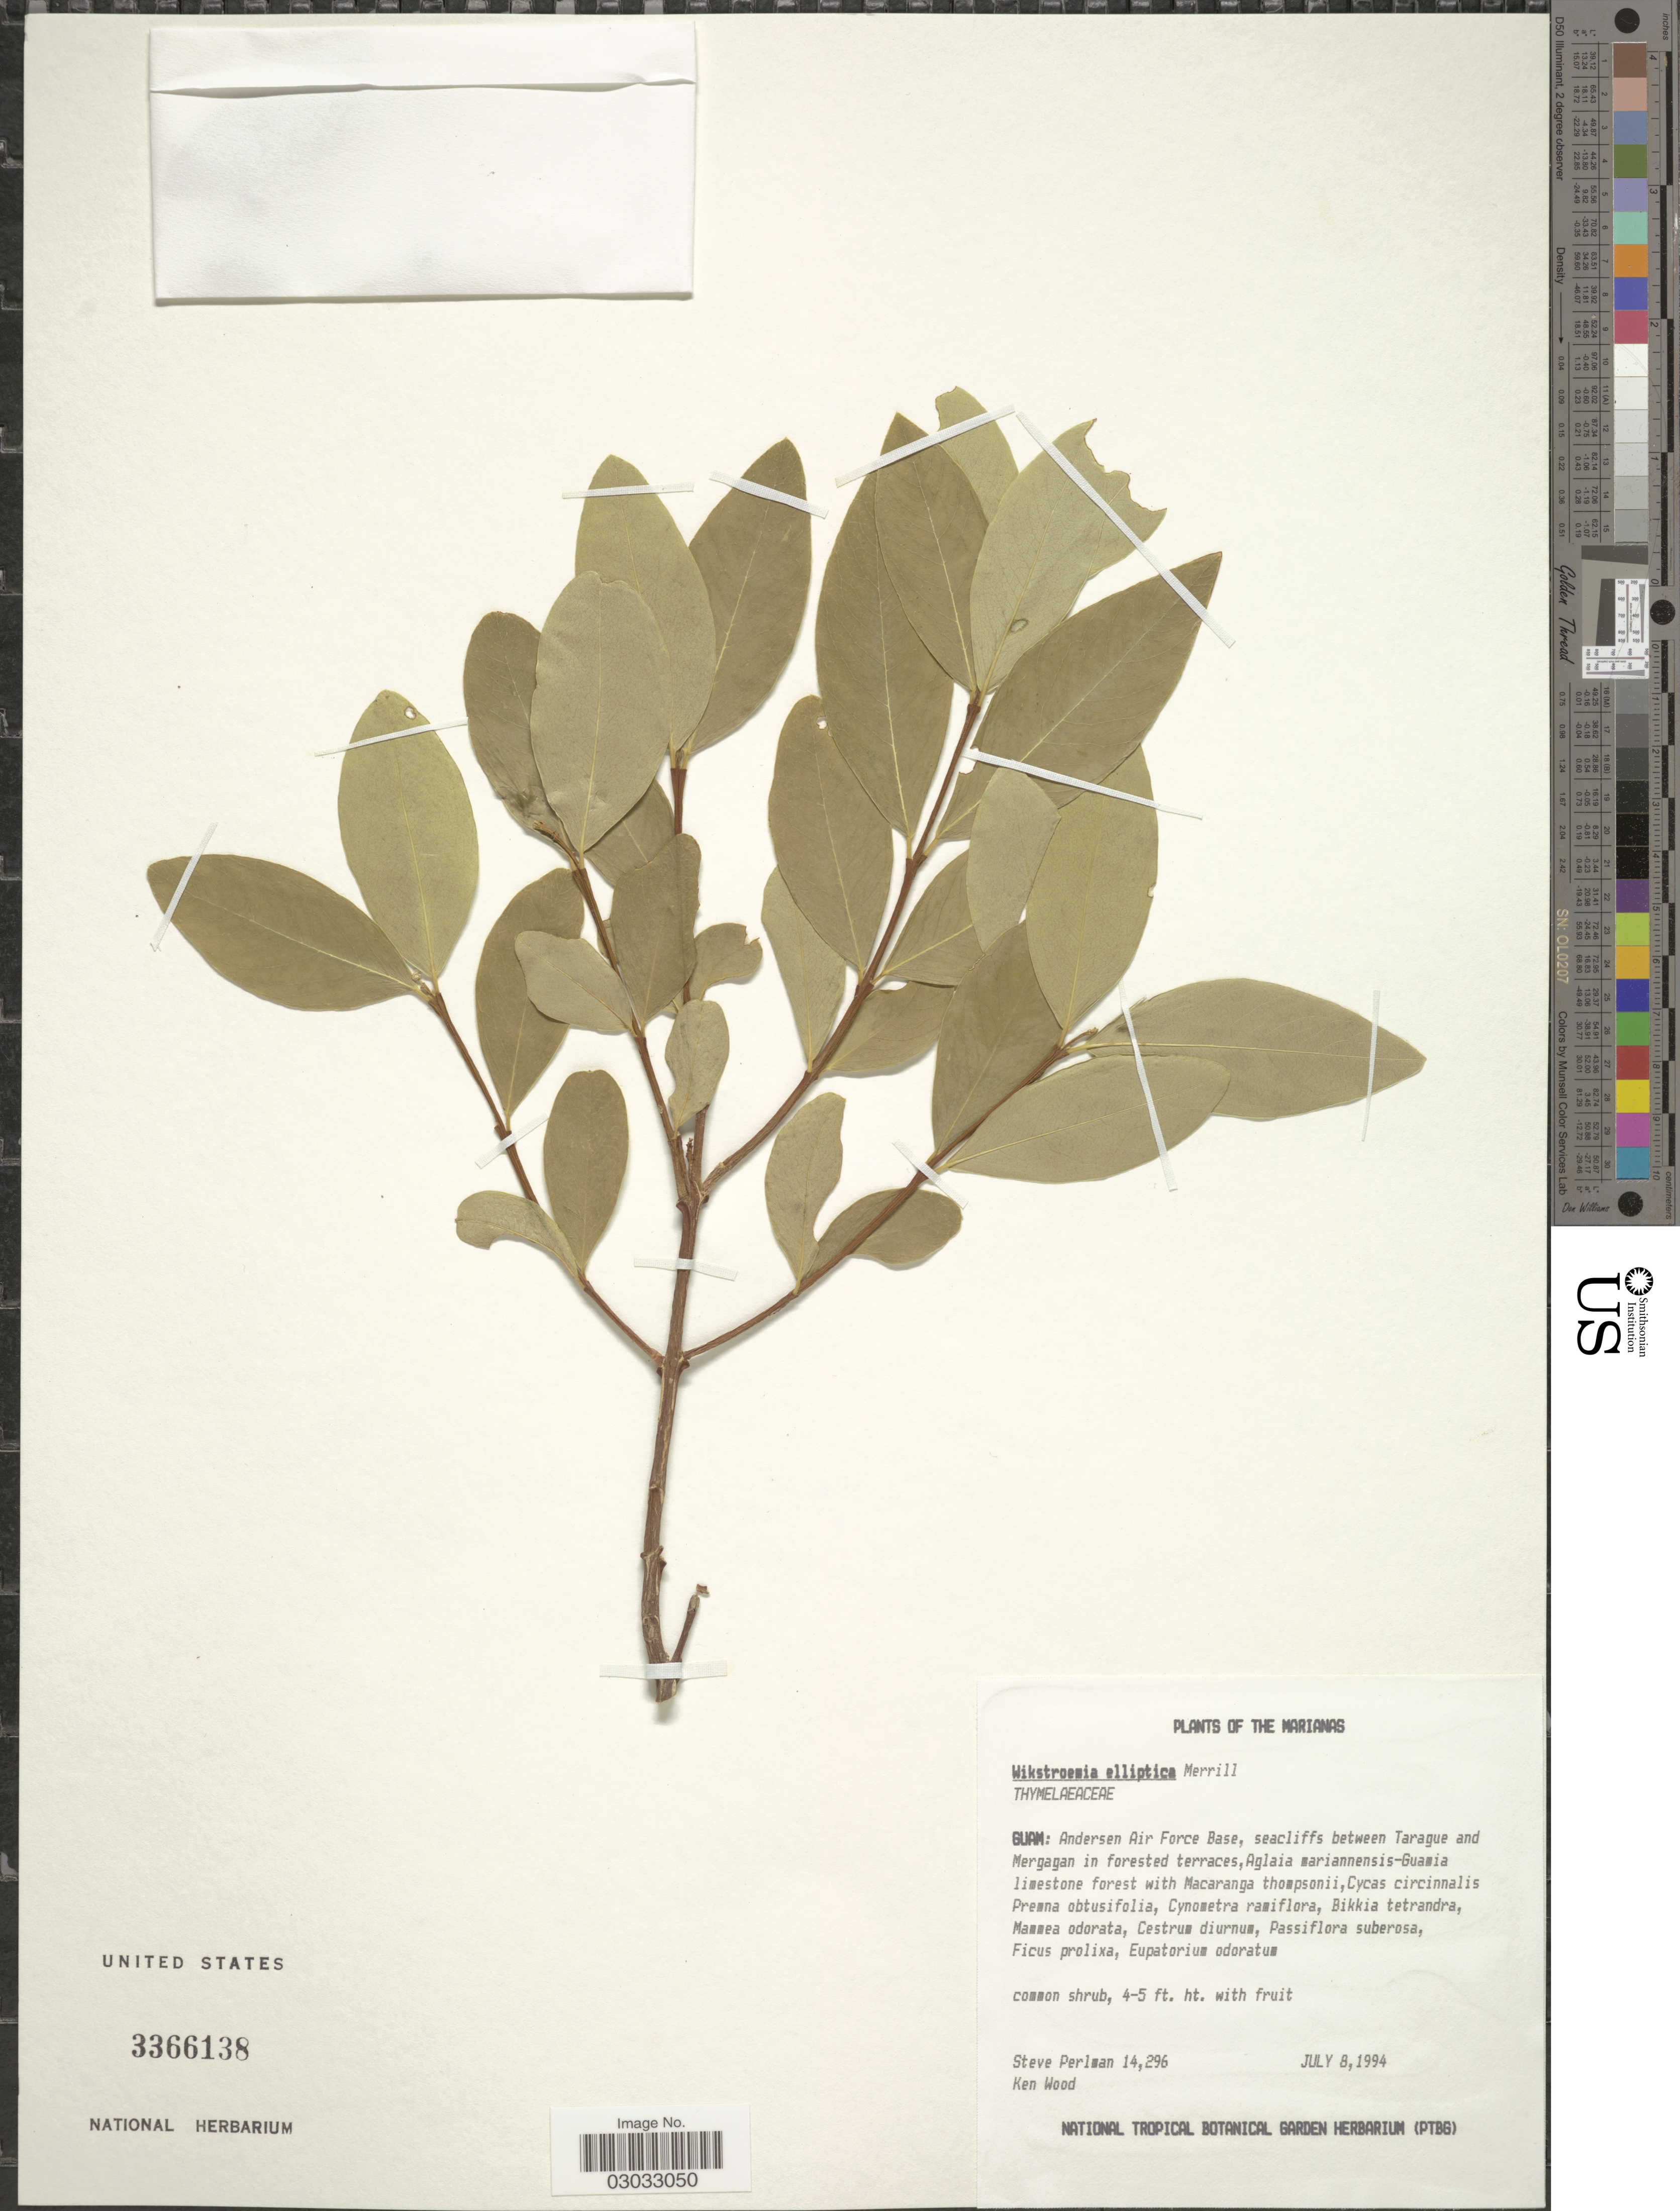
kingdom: Plantae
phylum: Tracheophyta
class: Magnoliopsida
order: Malvales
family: Thymelaeaceae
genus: Wikstroemia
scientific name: Wikstroemia elliptica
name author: Merr.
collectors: S. Perlman & K. Wood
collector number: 14296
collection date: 1994-07-08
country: Guam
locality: The Marianas, Andersen Air Force Base, seacliffs between Tarague and Mergagan in forested terraces.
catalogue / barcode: US 3366138